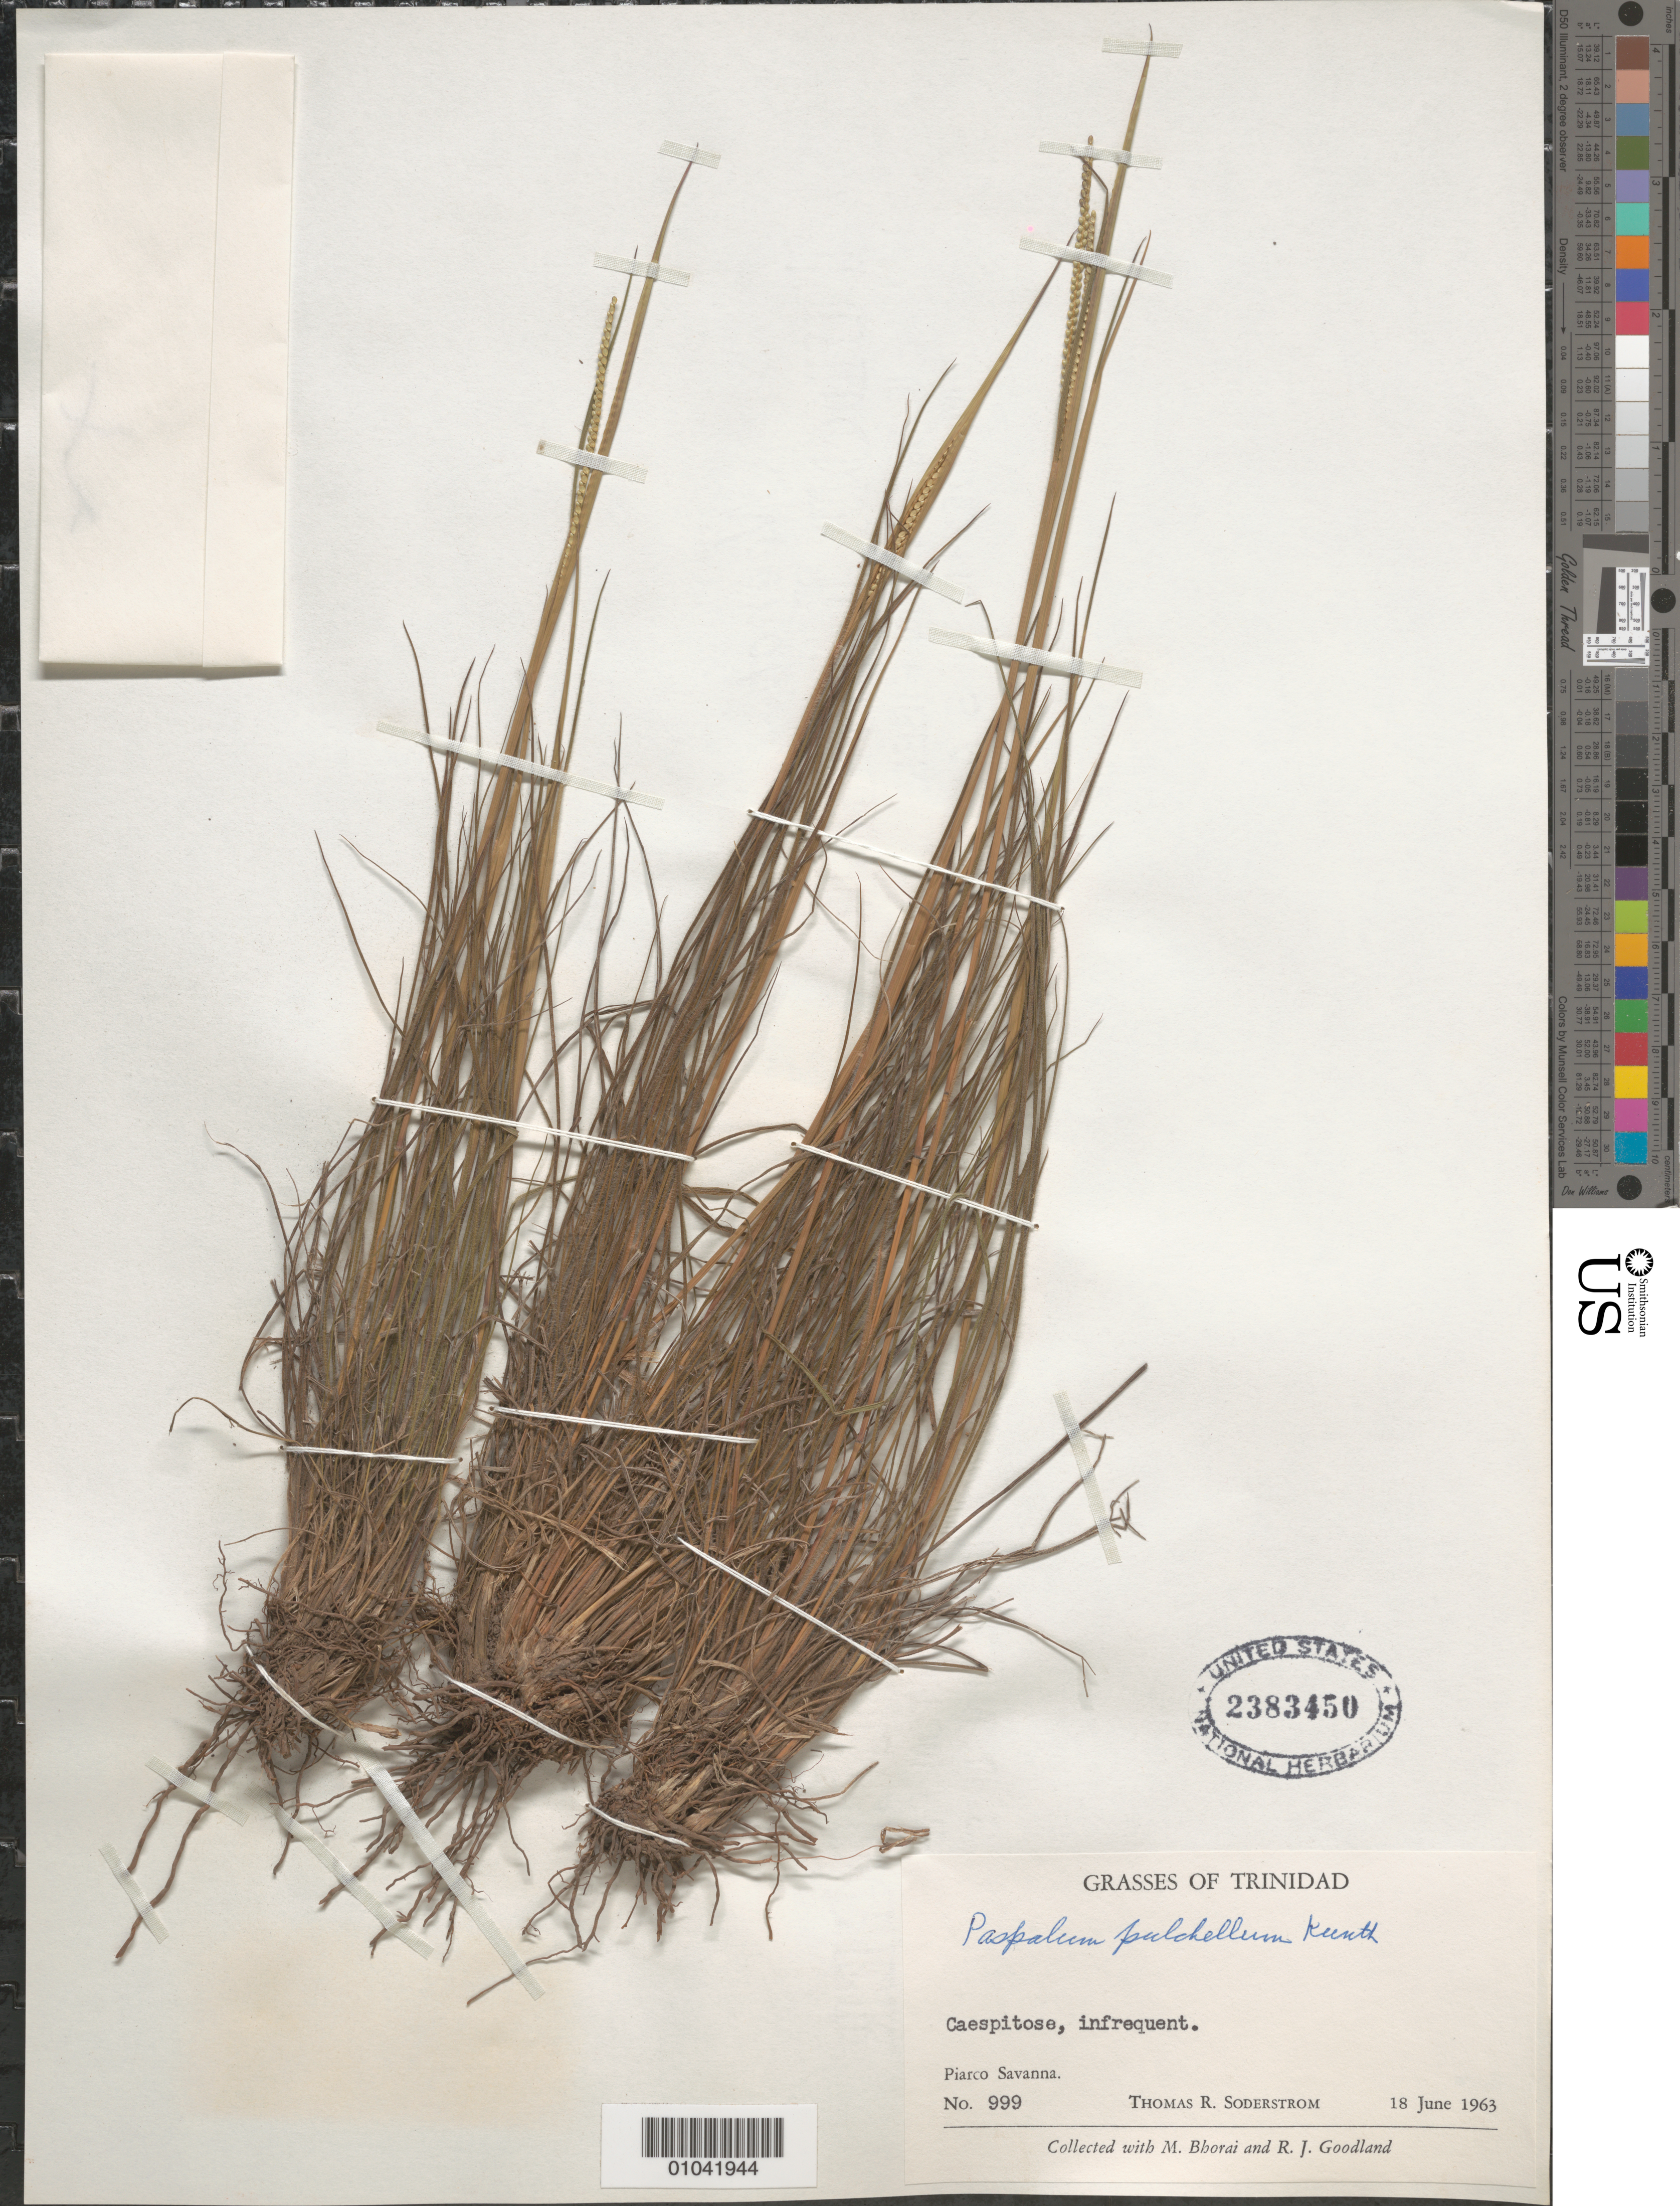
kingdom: Plantae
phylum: Tracheophyta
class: Liliopsida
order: Poales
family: Poaceae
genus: Paspalum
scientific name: Paspalum pulchellum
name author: Kunth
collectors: T. R. Soderstrom, M. Bhorai & R. Goodland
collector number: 999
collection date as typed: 18 Jun 1963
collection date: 1963-06-18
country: Trinidad and Tobago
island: Trinidad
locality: Piarco Savanna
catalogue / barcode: US 2383450